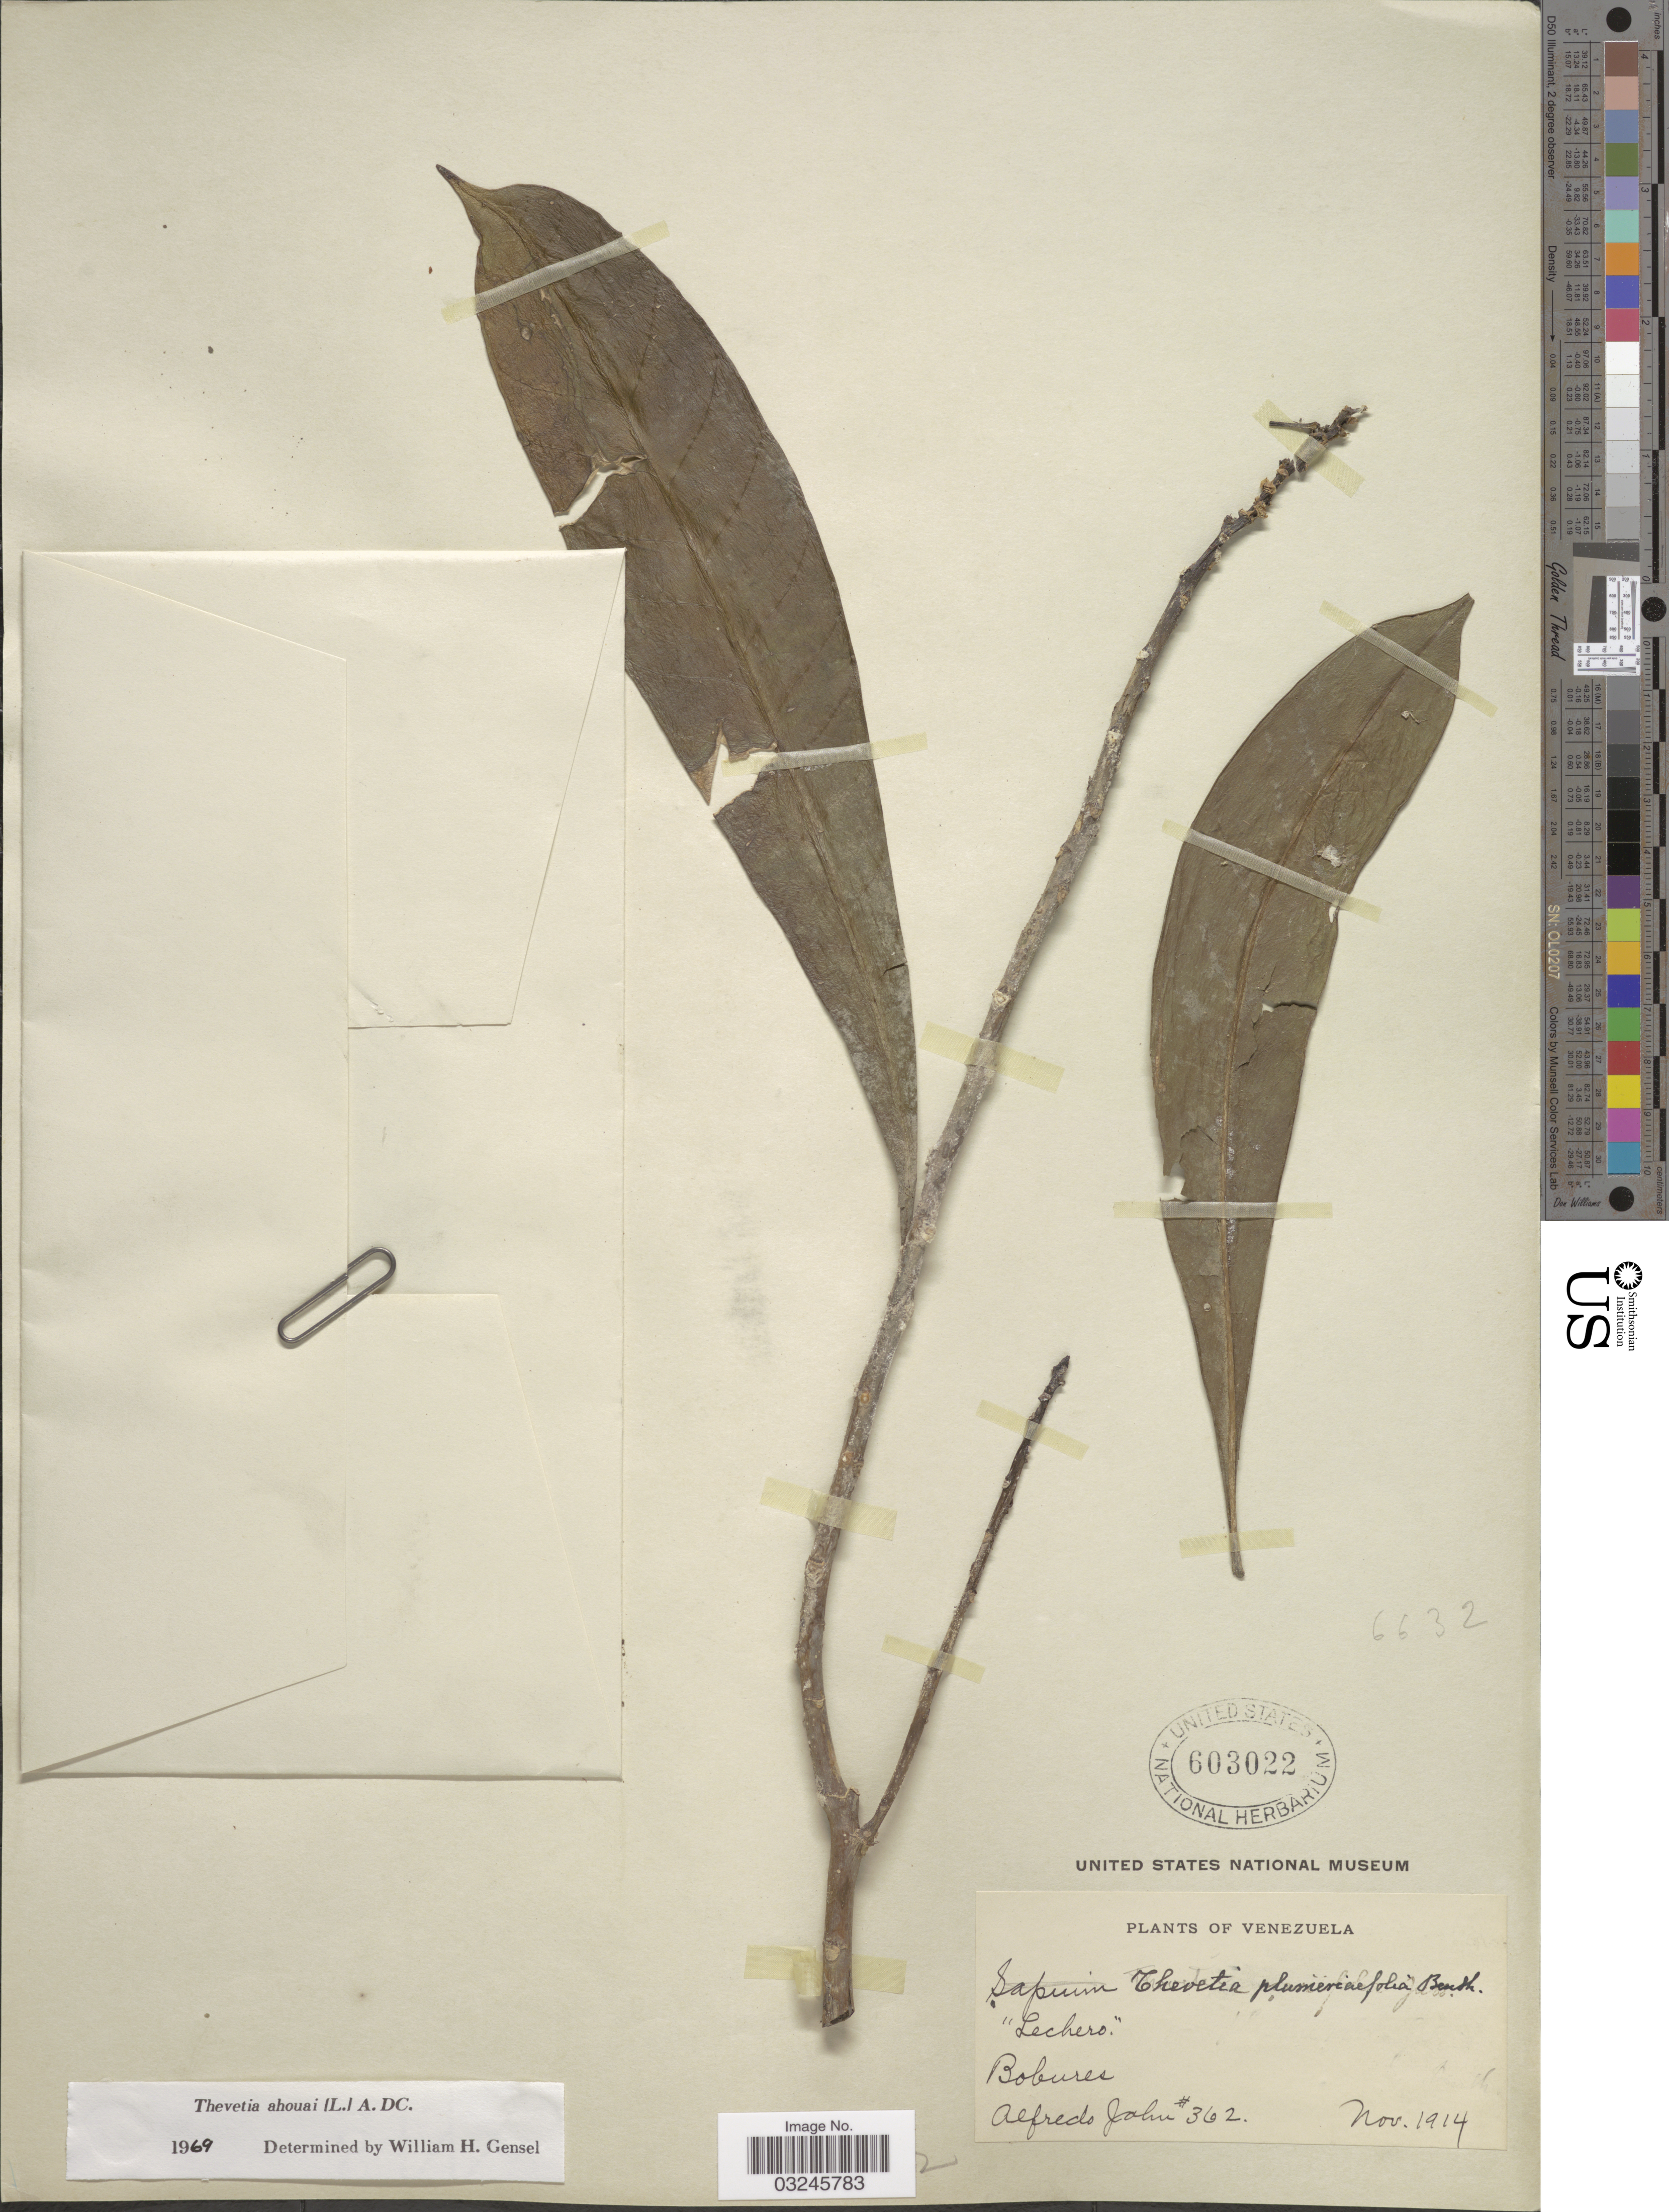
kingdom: Plantae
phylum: Tracheophyta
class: Magnoliopsida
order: Gentianales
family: Apocynaceae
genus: Thevetia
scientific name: Thevetia ahouai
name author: (L.) A. DC.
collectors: A. Jahn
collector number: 362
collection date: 1914-11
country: Venezuela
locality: Bobures.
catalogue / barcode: US 603022